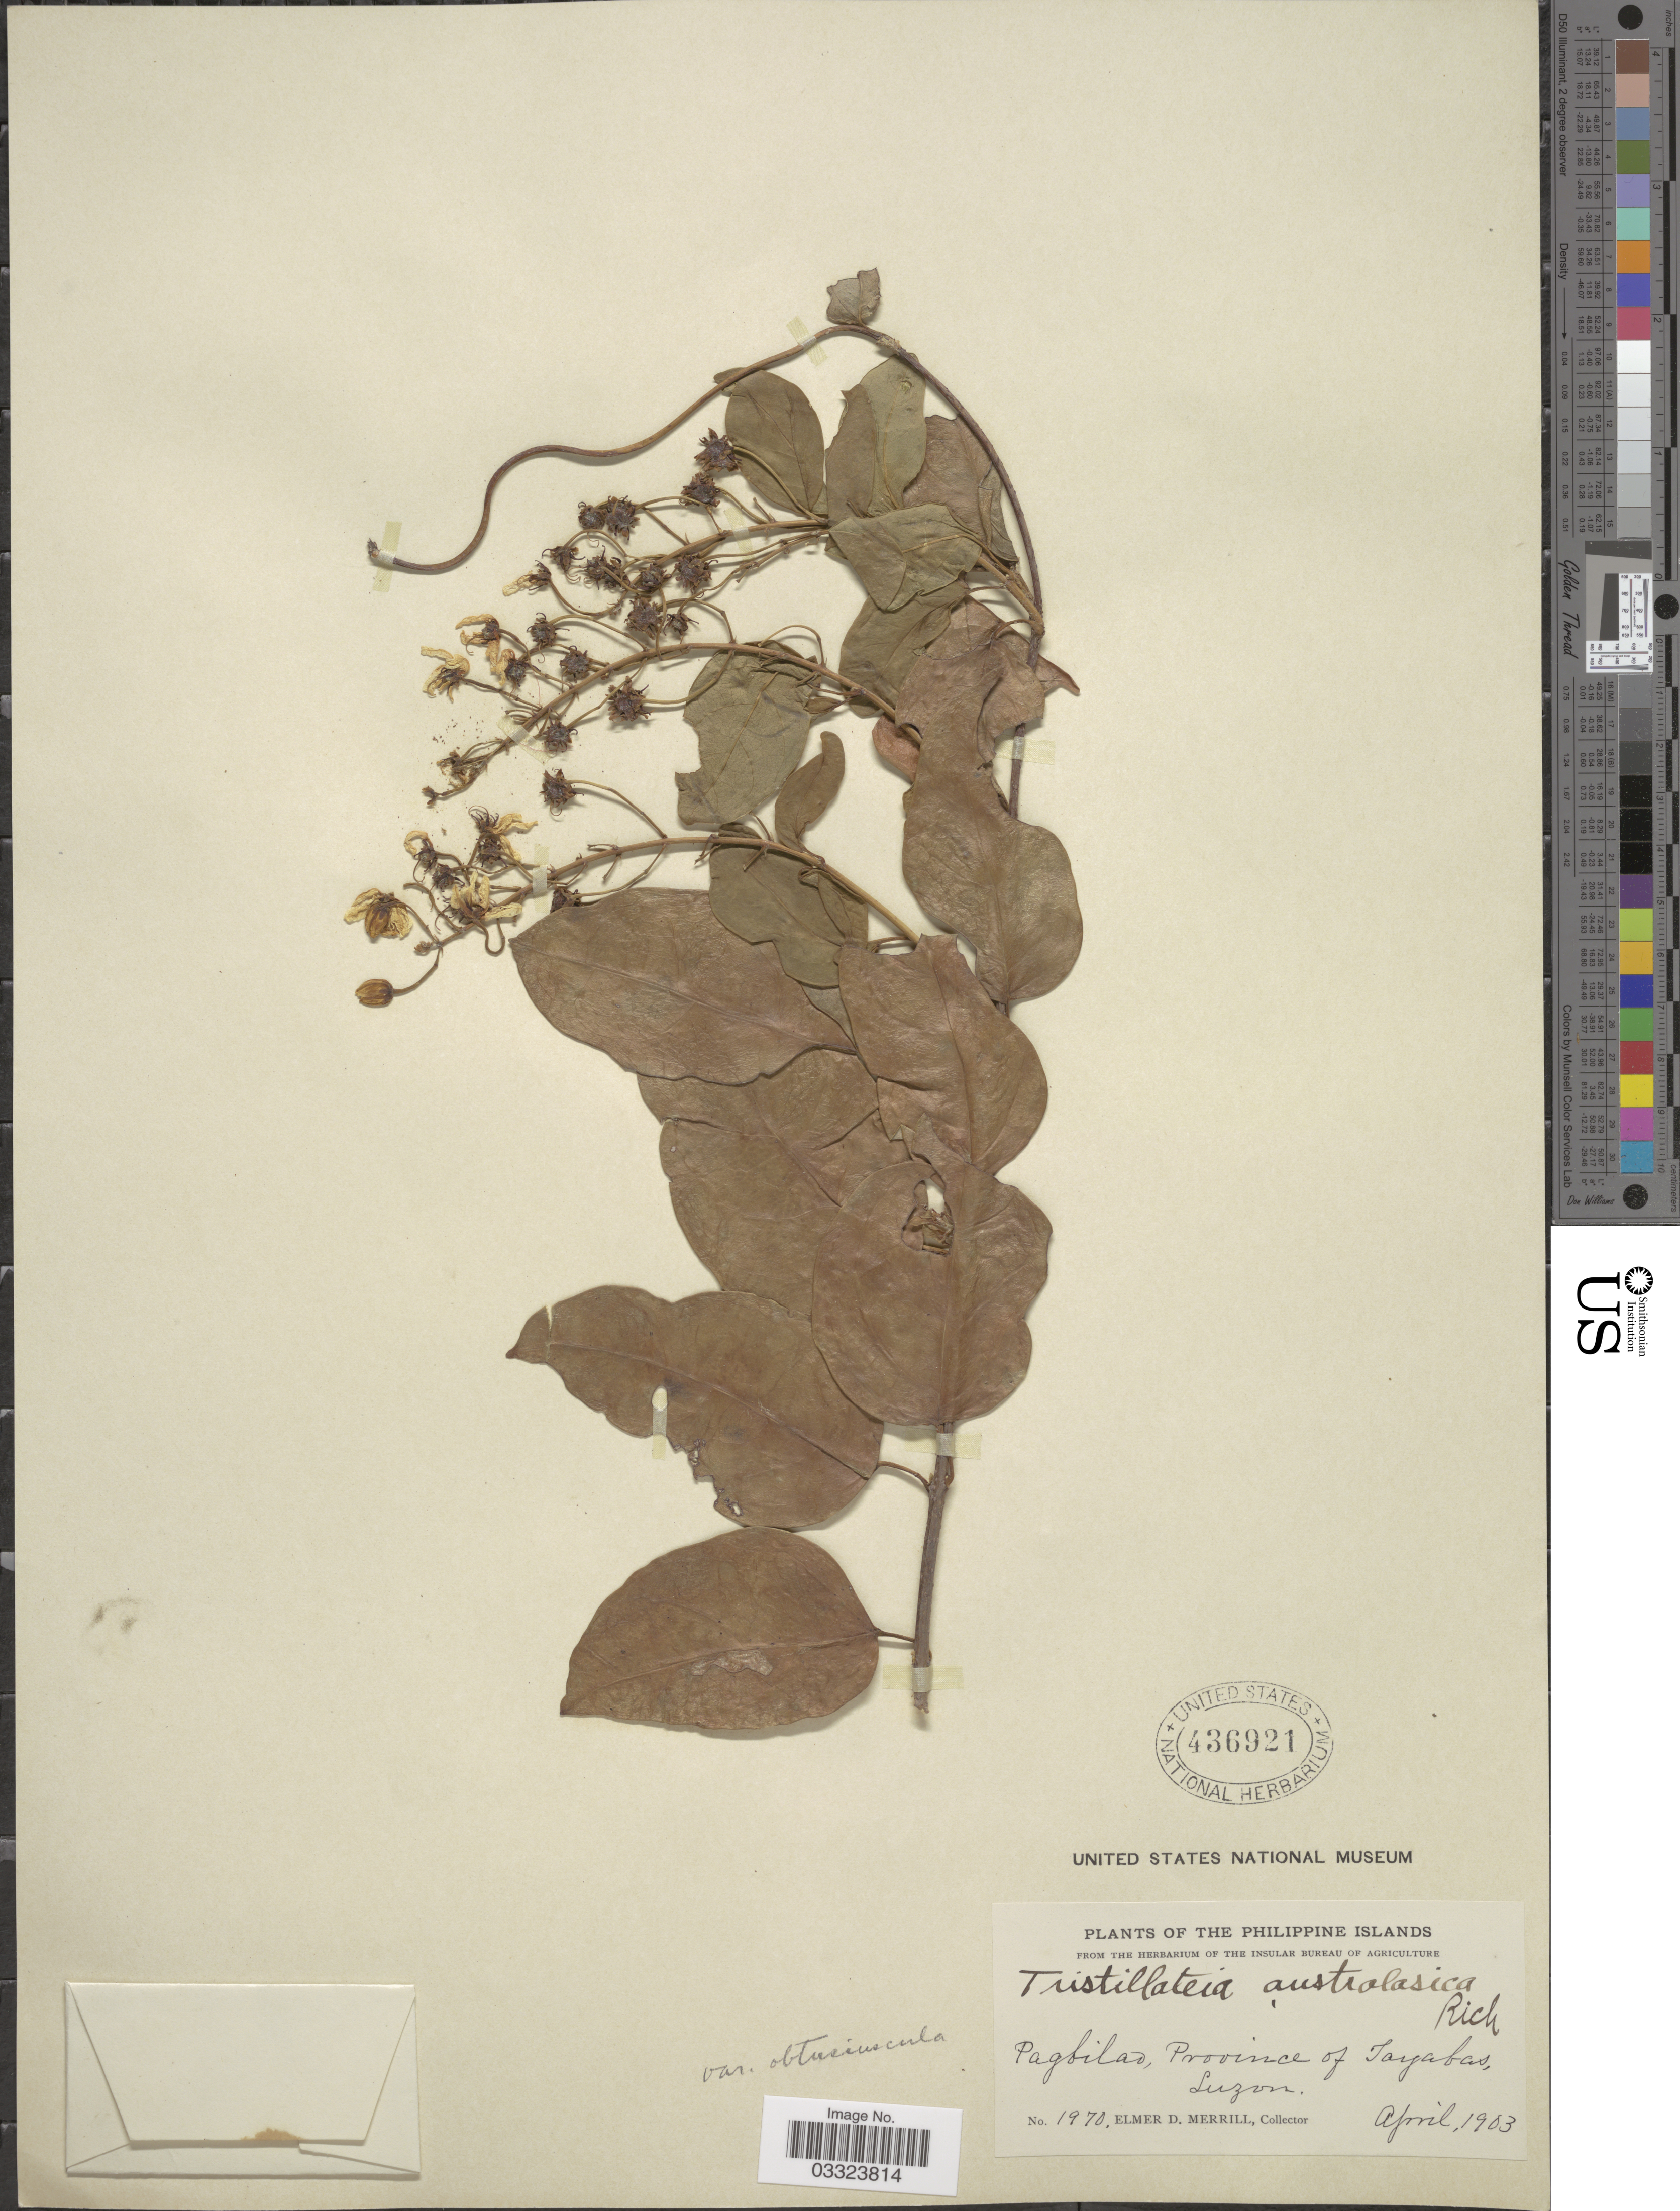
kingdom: Plantae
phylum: Tracheophyta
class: Magnoliopsida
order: Malpighiales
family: Malpighiaceae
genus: Tristellateia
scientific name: Tristellateia australasiae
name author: A. Rich.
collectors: E. D. Merrill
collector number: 1970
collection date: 1903-04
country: Philippines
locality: Philippine Islands. Pagbilao, Province of Tayabas, Luzon.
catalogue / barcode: US 436921